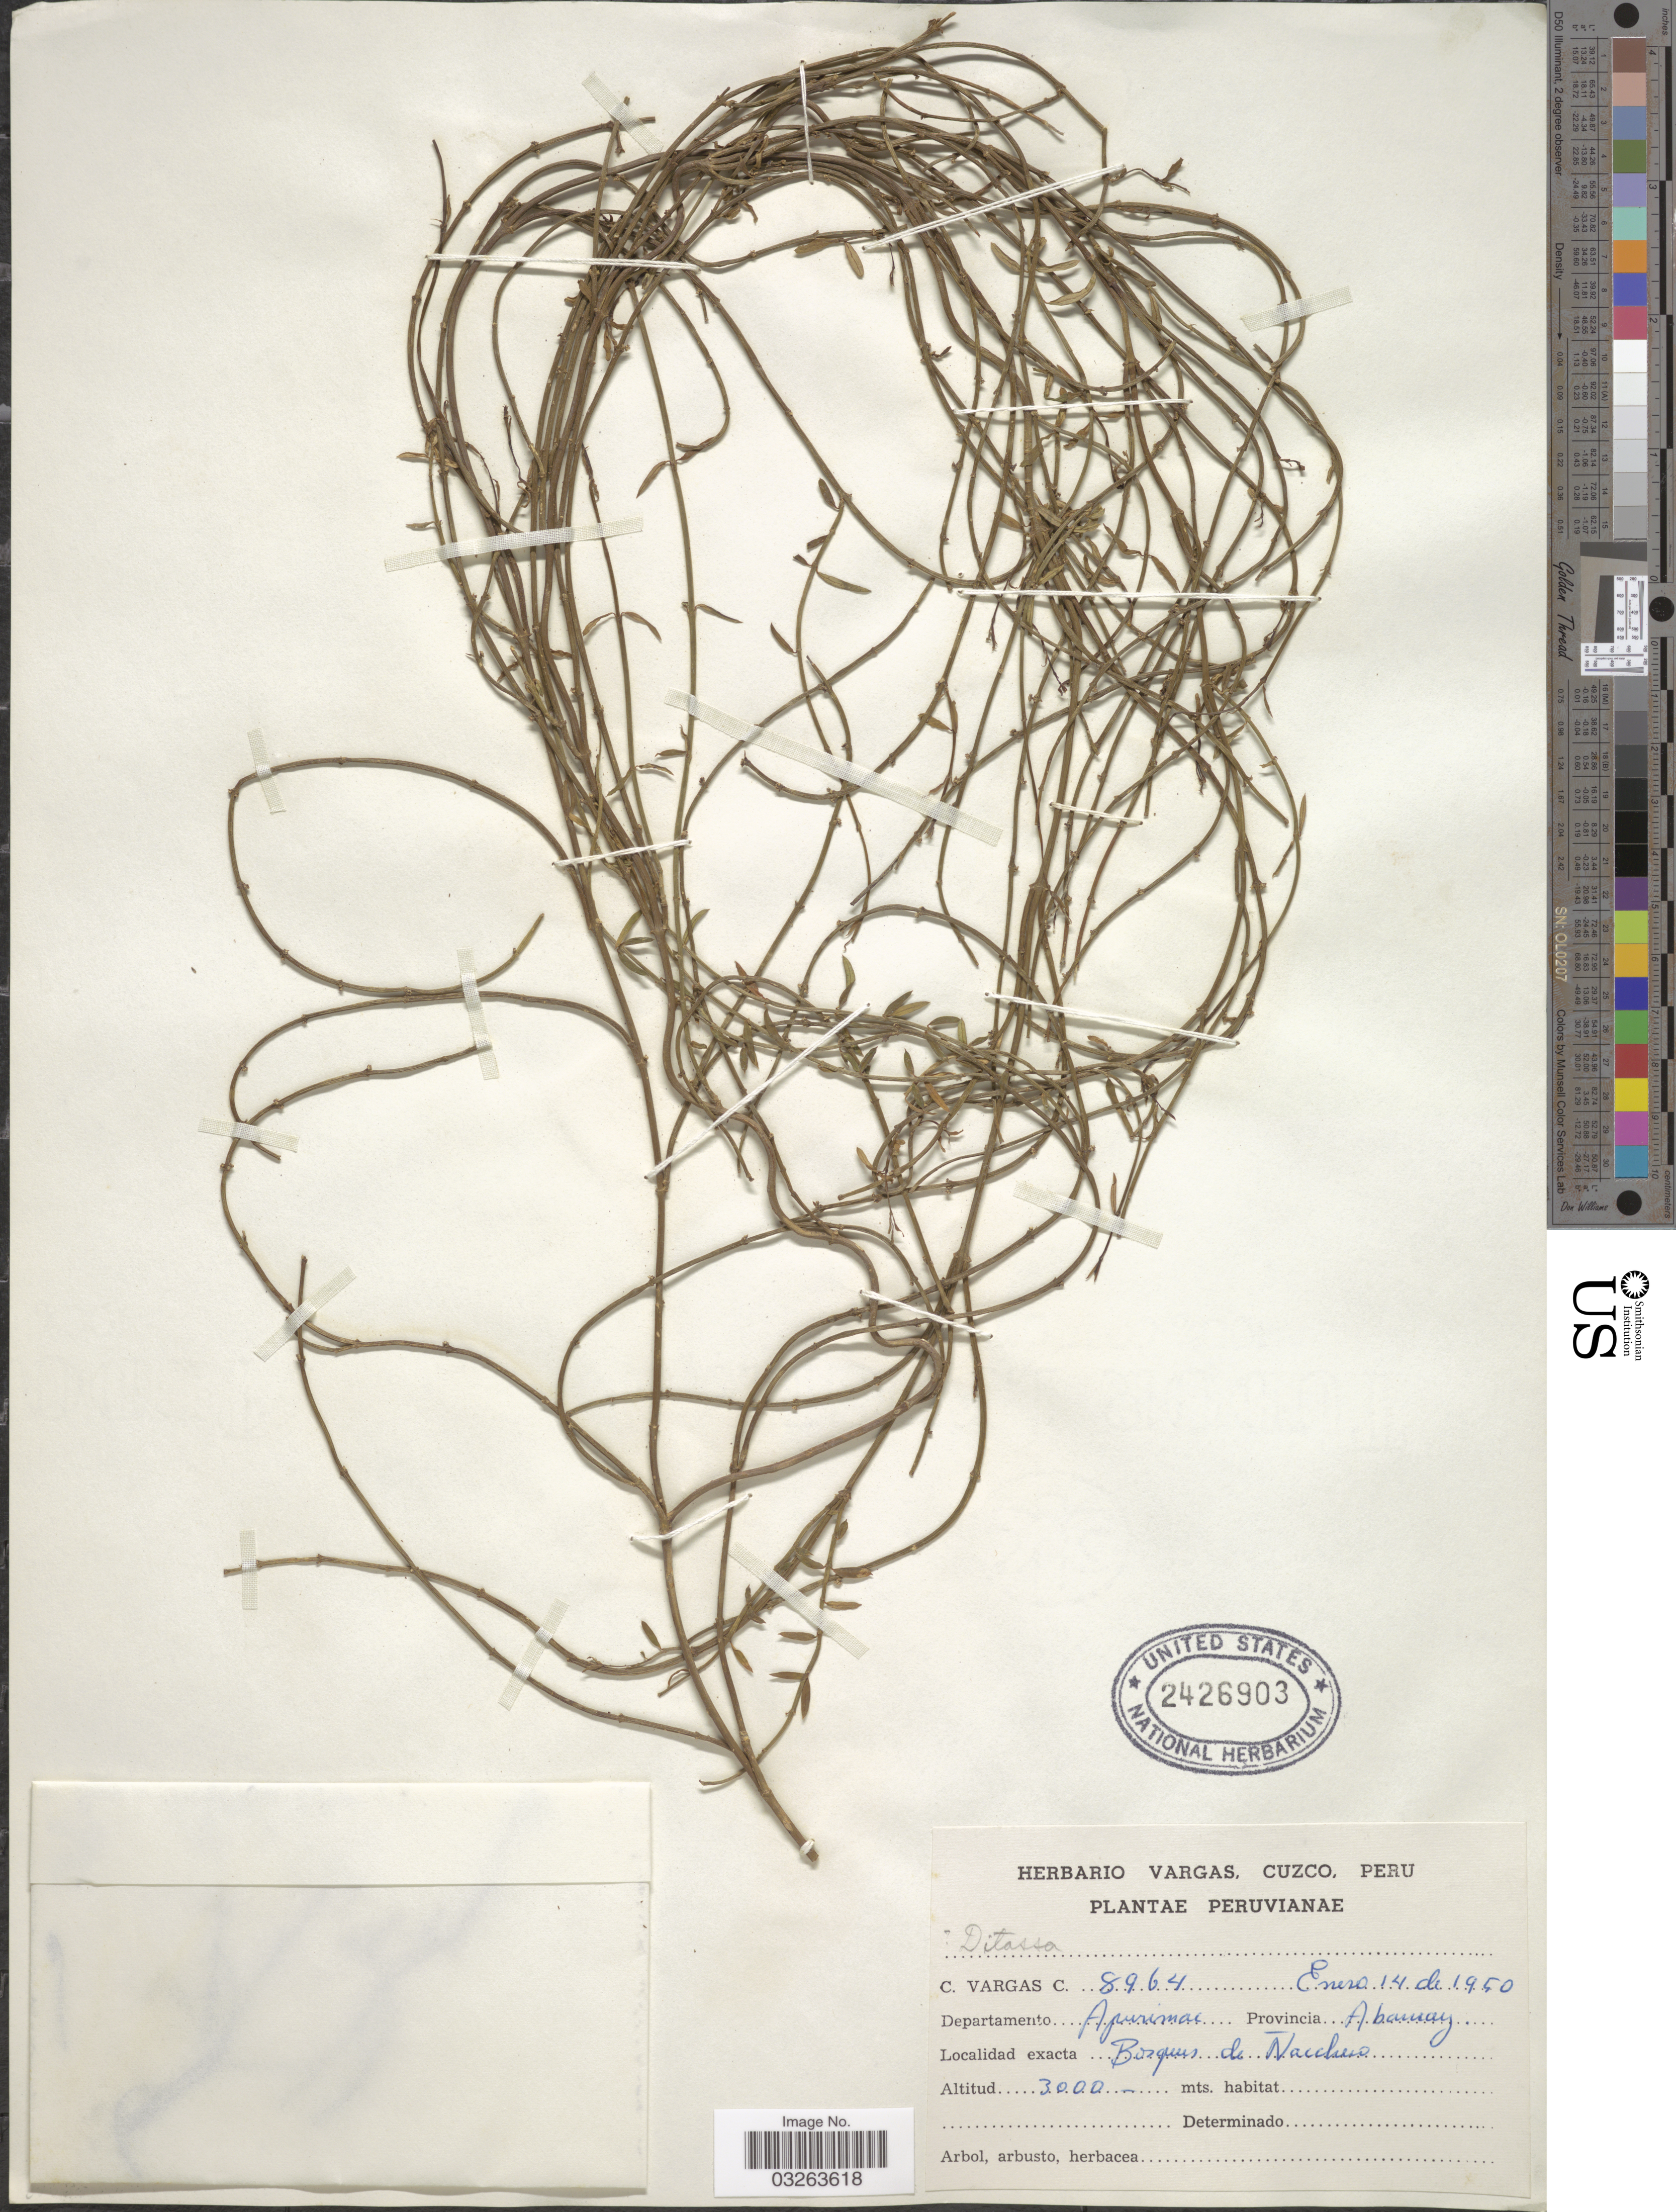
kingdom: Plantae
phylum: Tracheophyta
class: Magnoliopsida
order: Gentianales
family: Apocynaceae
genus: Ditassa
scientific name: Ditassa sp.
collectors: C. Vargas Calderón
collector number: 8964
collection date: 1950-01-14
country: Peru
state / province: Apurímac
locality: Departamento Apurimac. Provincia Abancay. Bosques de Nacchero.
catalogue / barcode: US 2426903